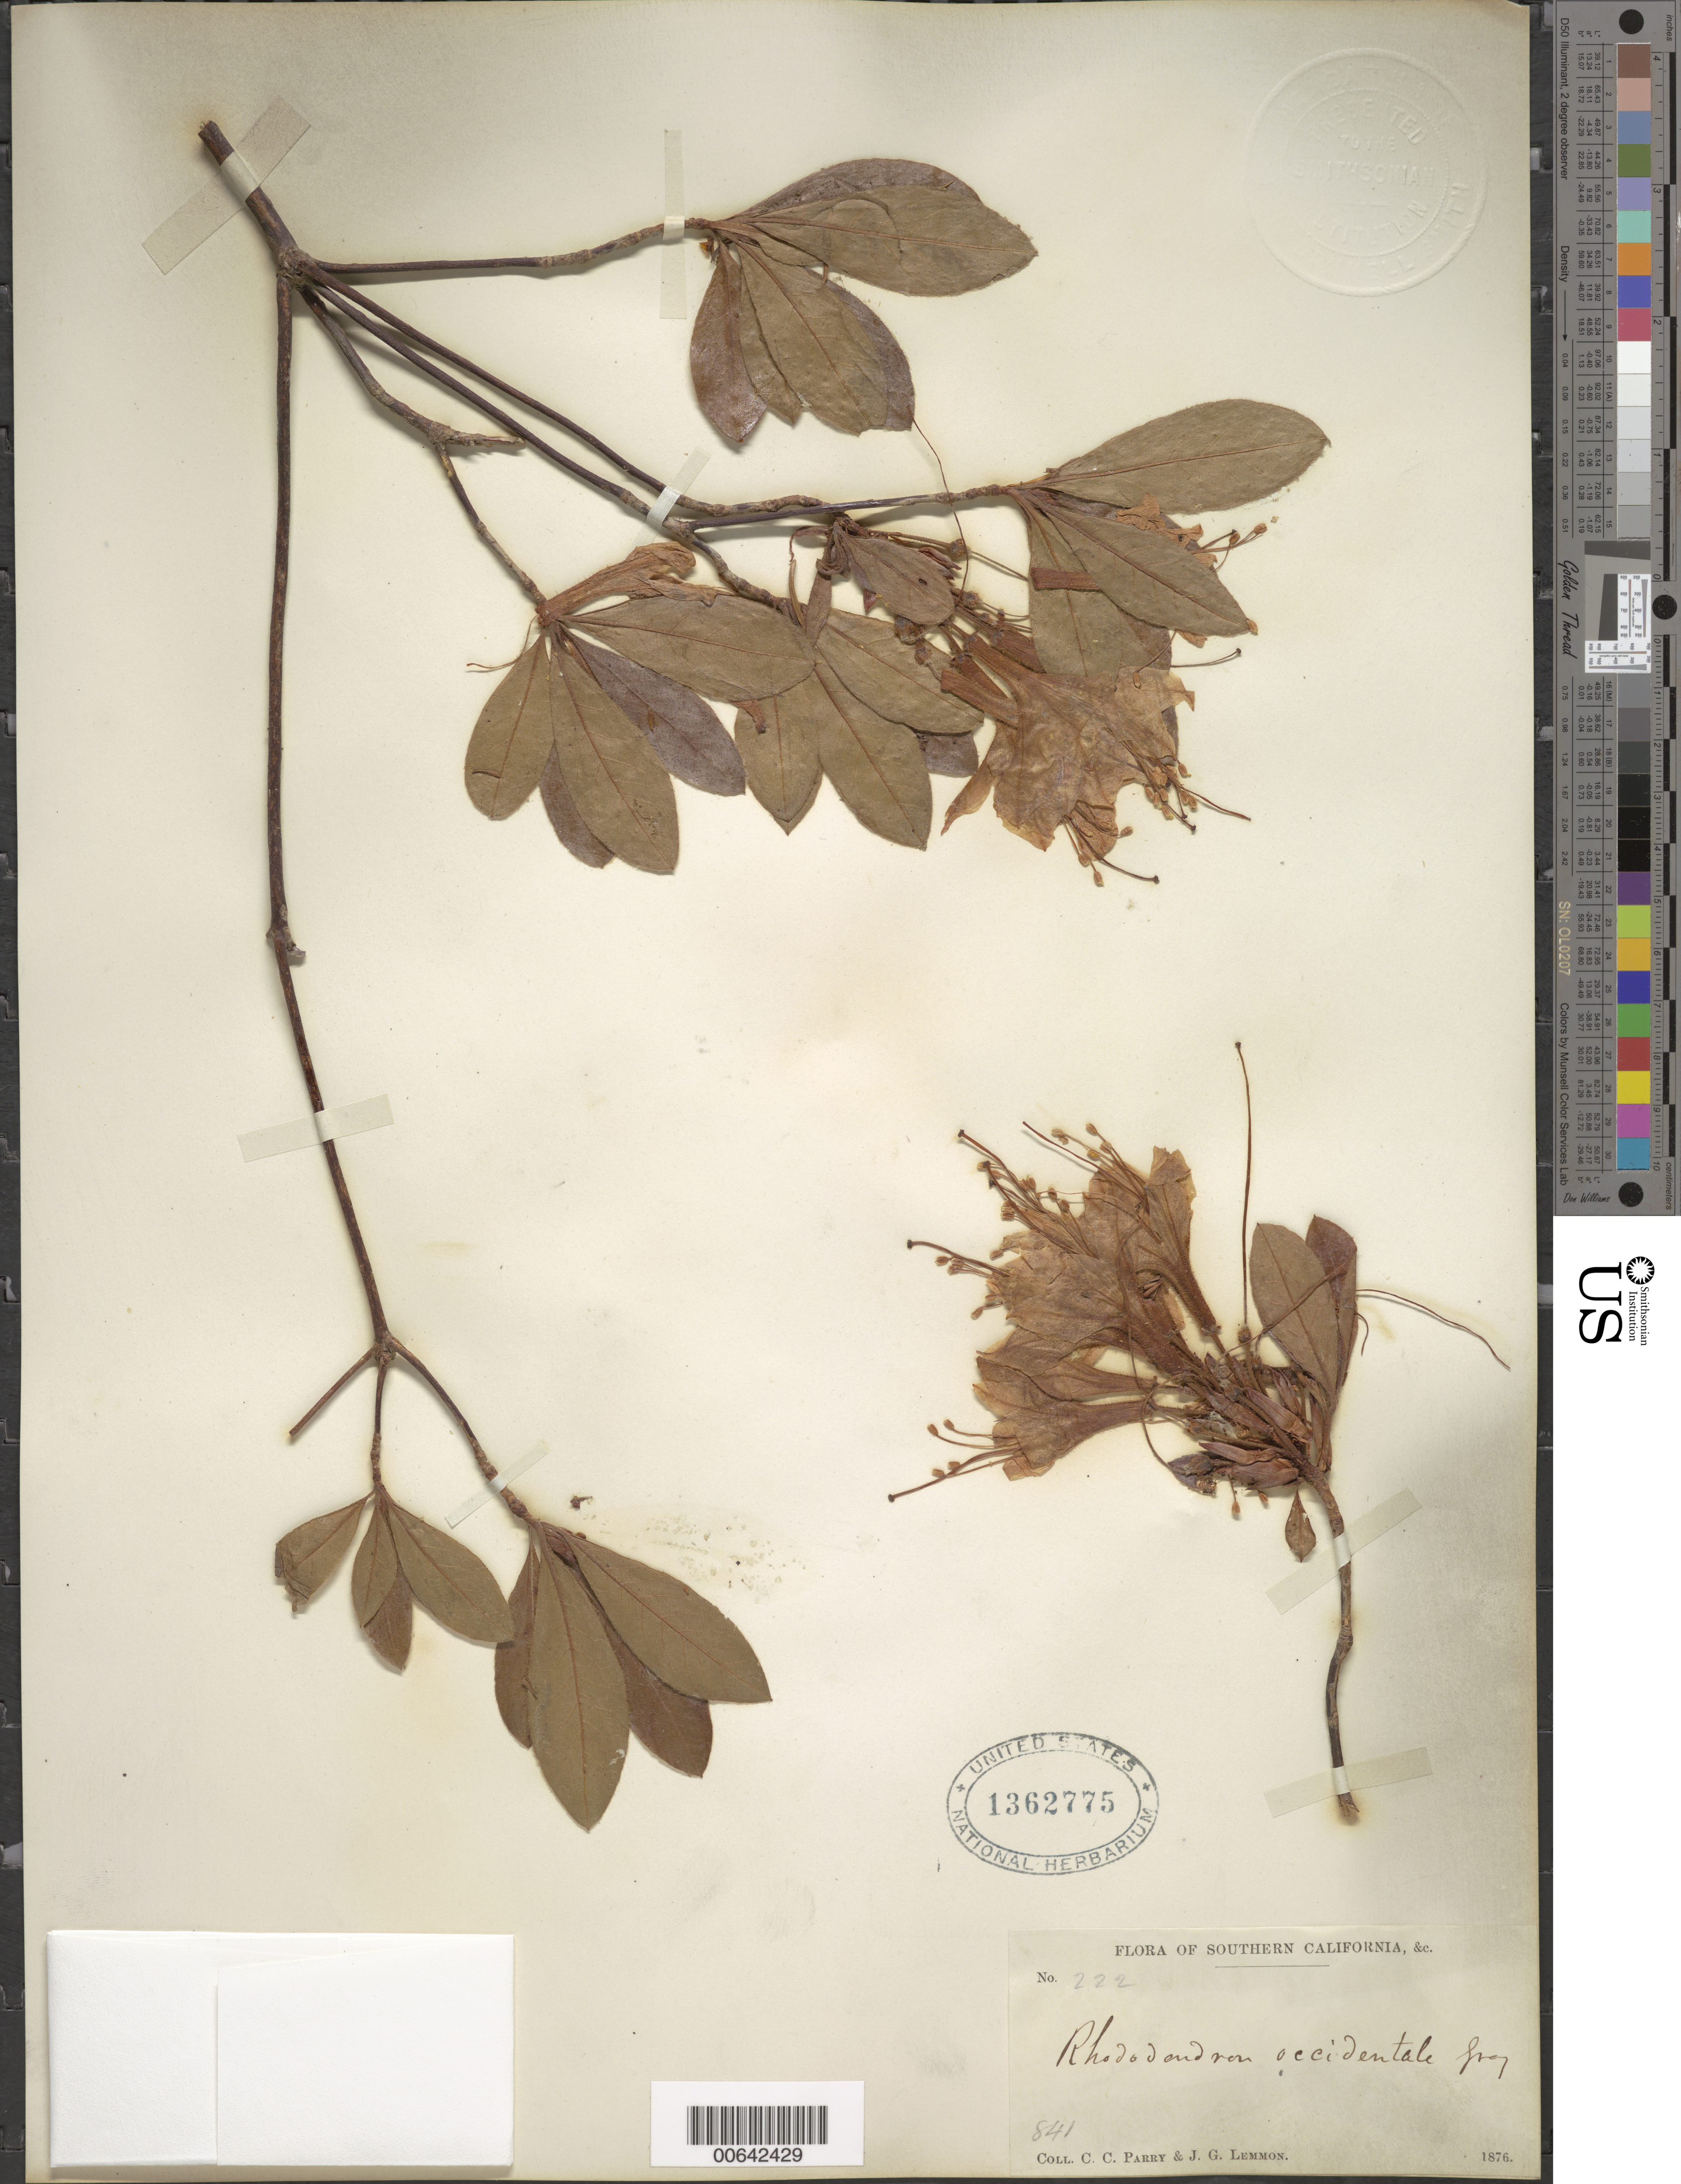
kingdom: Plantae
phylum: Tracheophyta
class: Magnoliopsida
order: Ericales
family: Ericaceae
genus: Rhododendron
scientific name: Rhododendron occidentale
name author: (Torr. & A. Gray) A. Gray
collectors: C. C. Parry & J. G. Lemmon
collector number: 222 or 841 ?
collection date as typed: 1876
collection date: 1876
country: United States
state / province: California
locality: Southern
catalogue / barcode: US 1362775